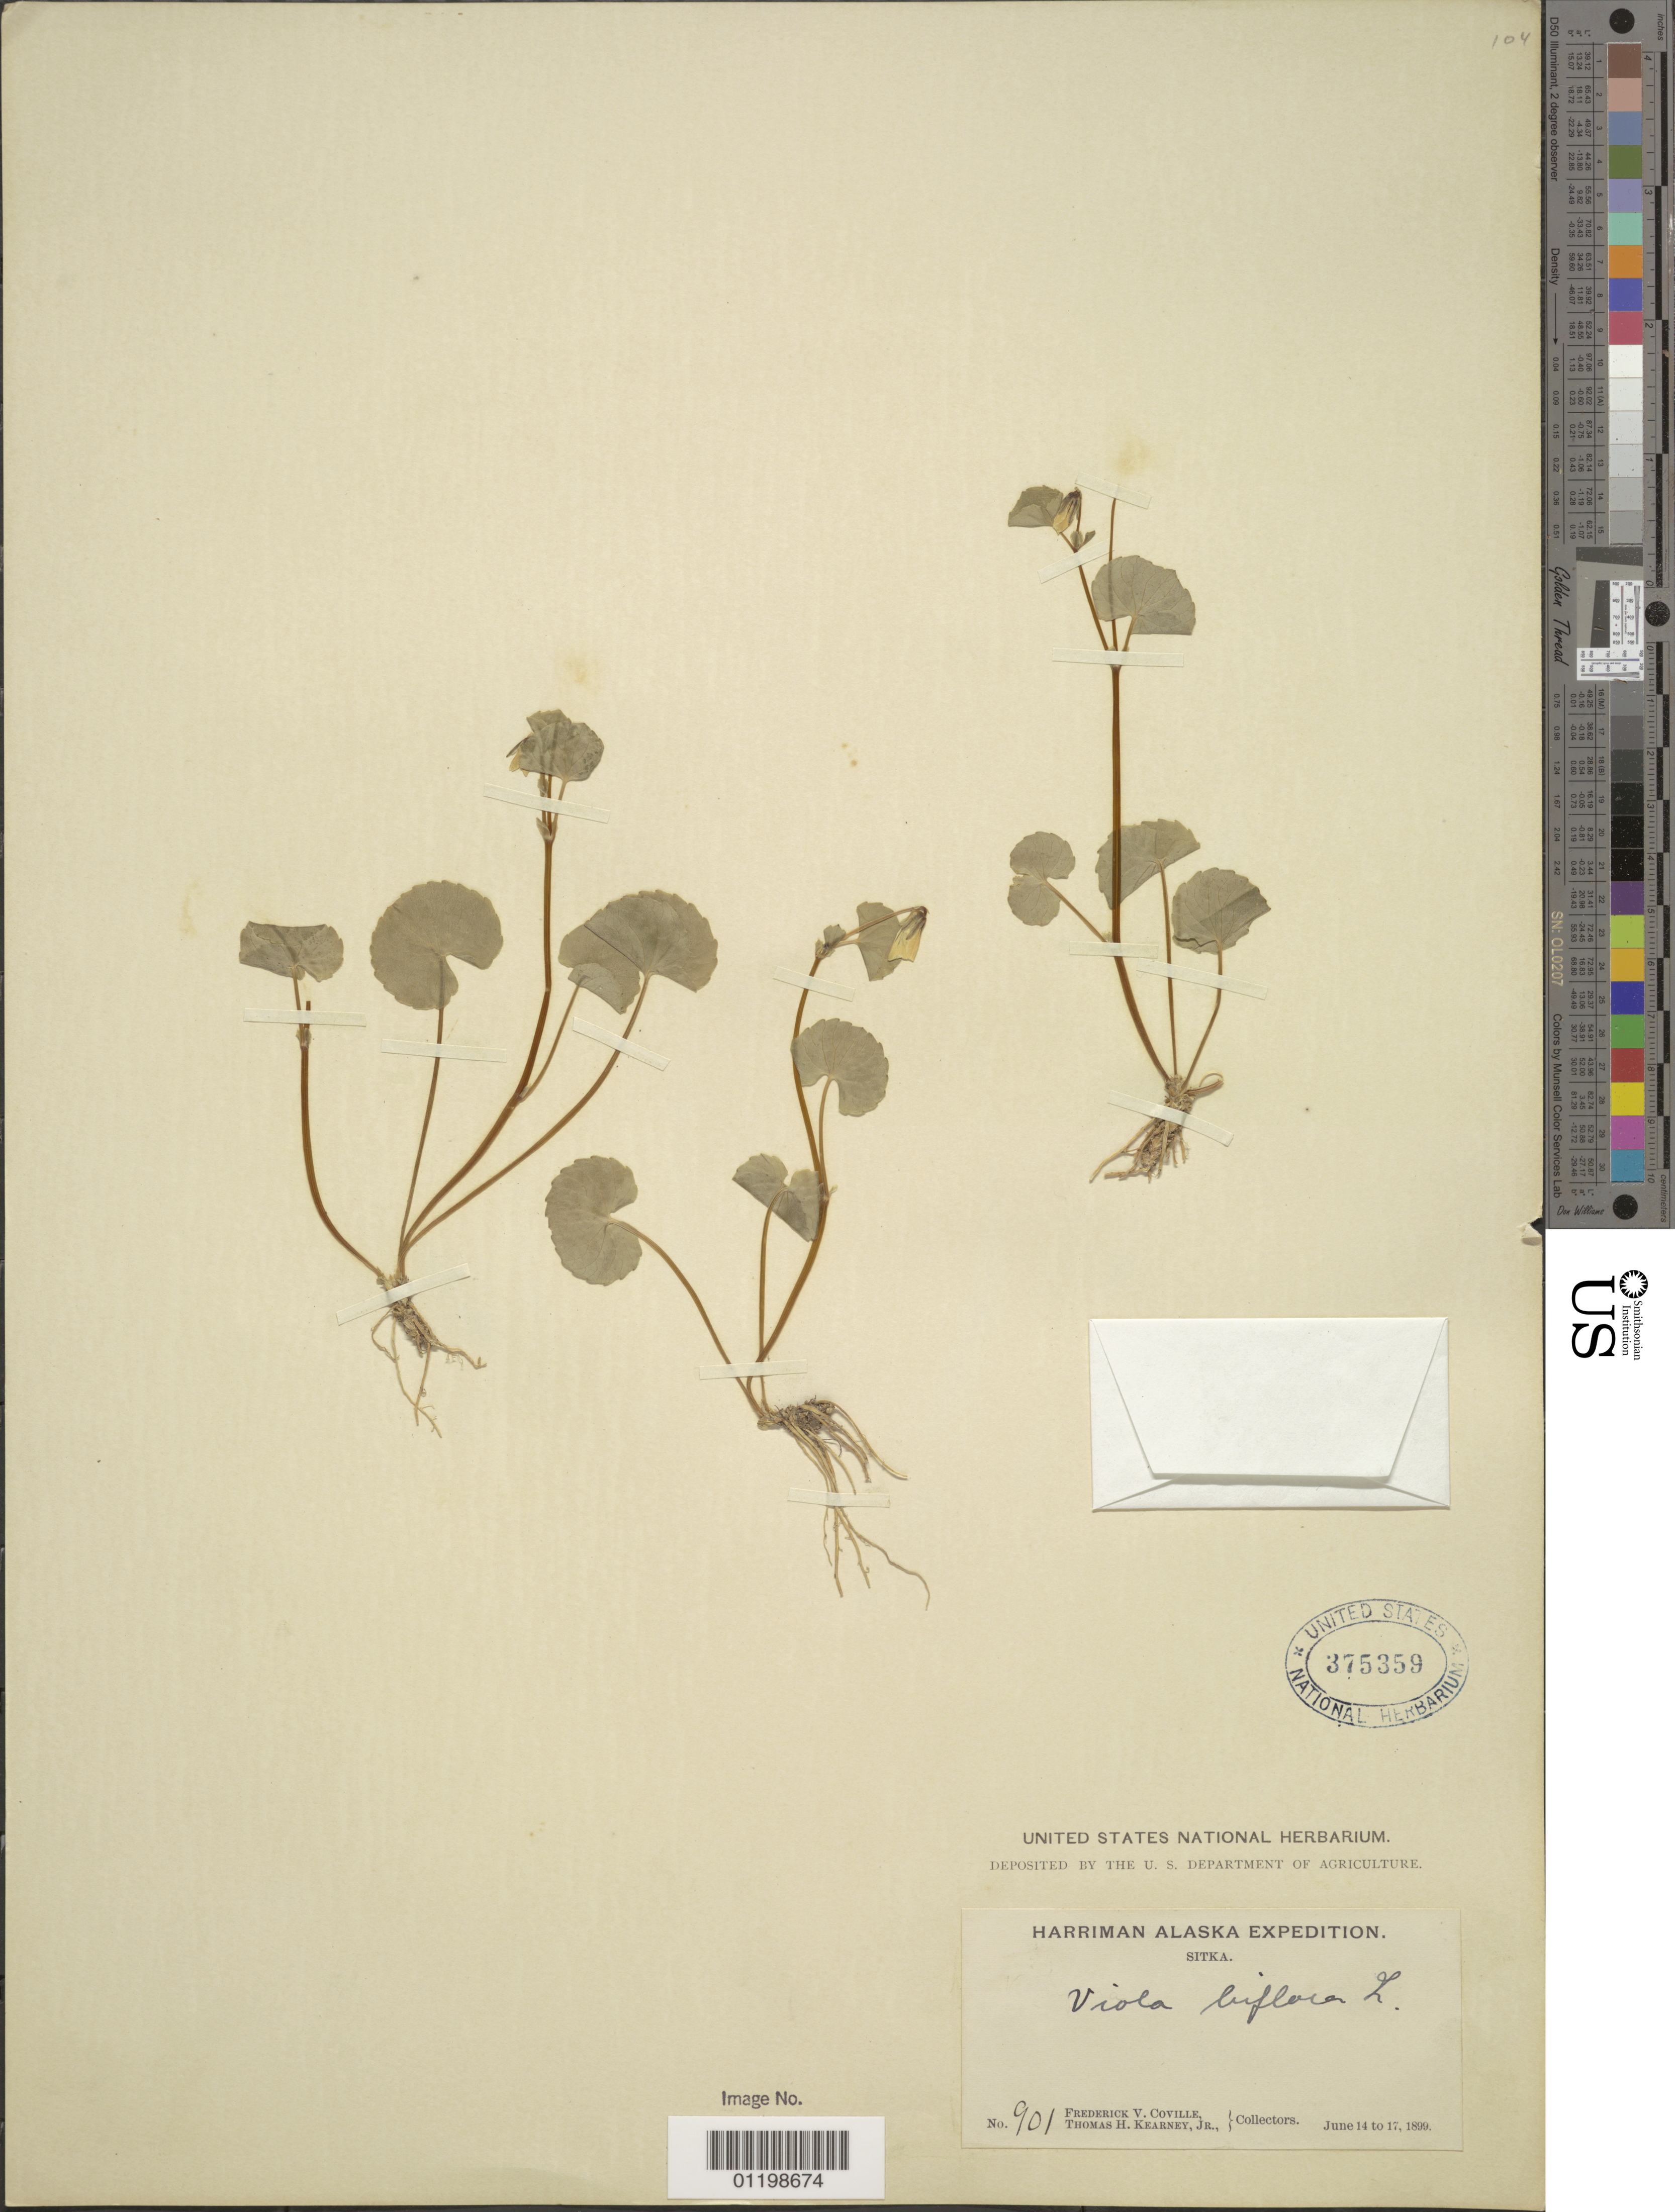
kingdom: Plantae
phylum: Tracheophyta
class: Magnoliopsida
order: Malpighiales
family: Violaceae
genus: Viola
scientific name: Viola biflora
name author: L.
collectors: F. V. Coville & T. H. Kearney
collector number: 901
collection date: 1899-06-14/1899-06-17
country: United States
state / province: Alaska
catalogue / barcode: US 375359